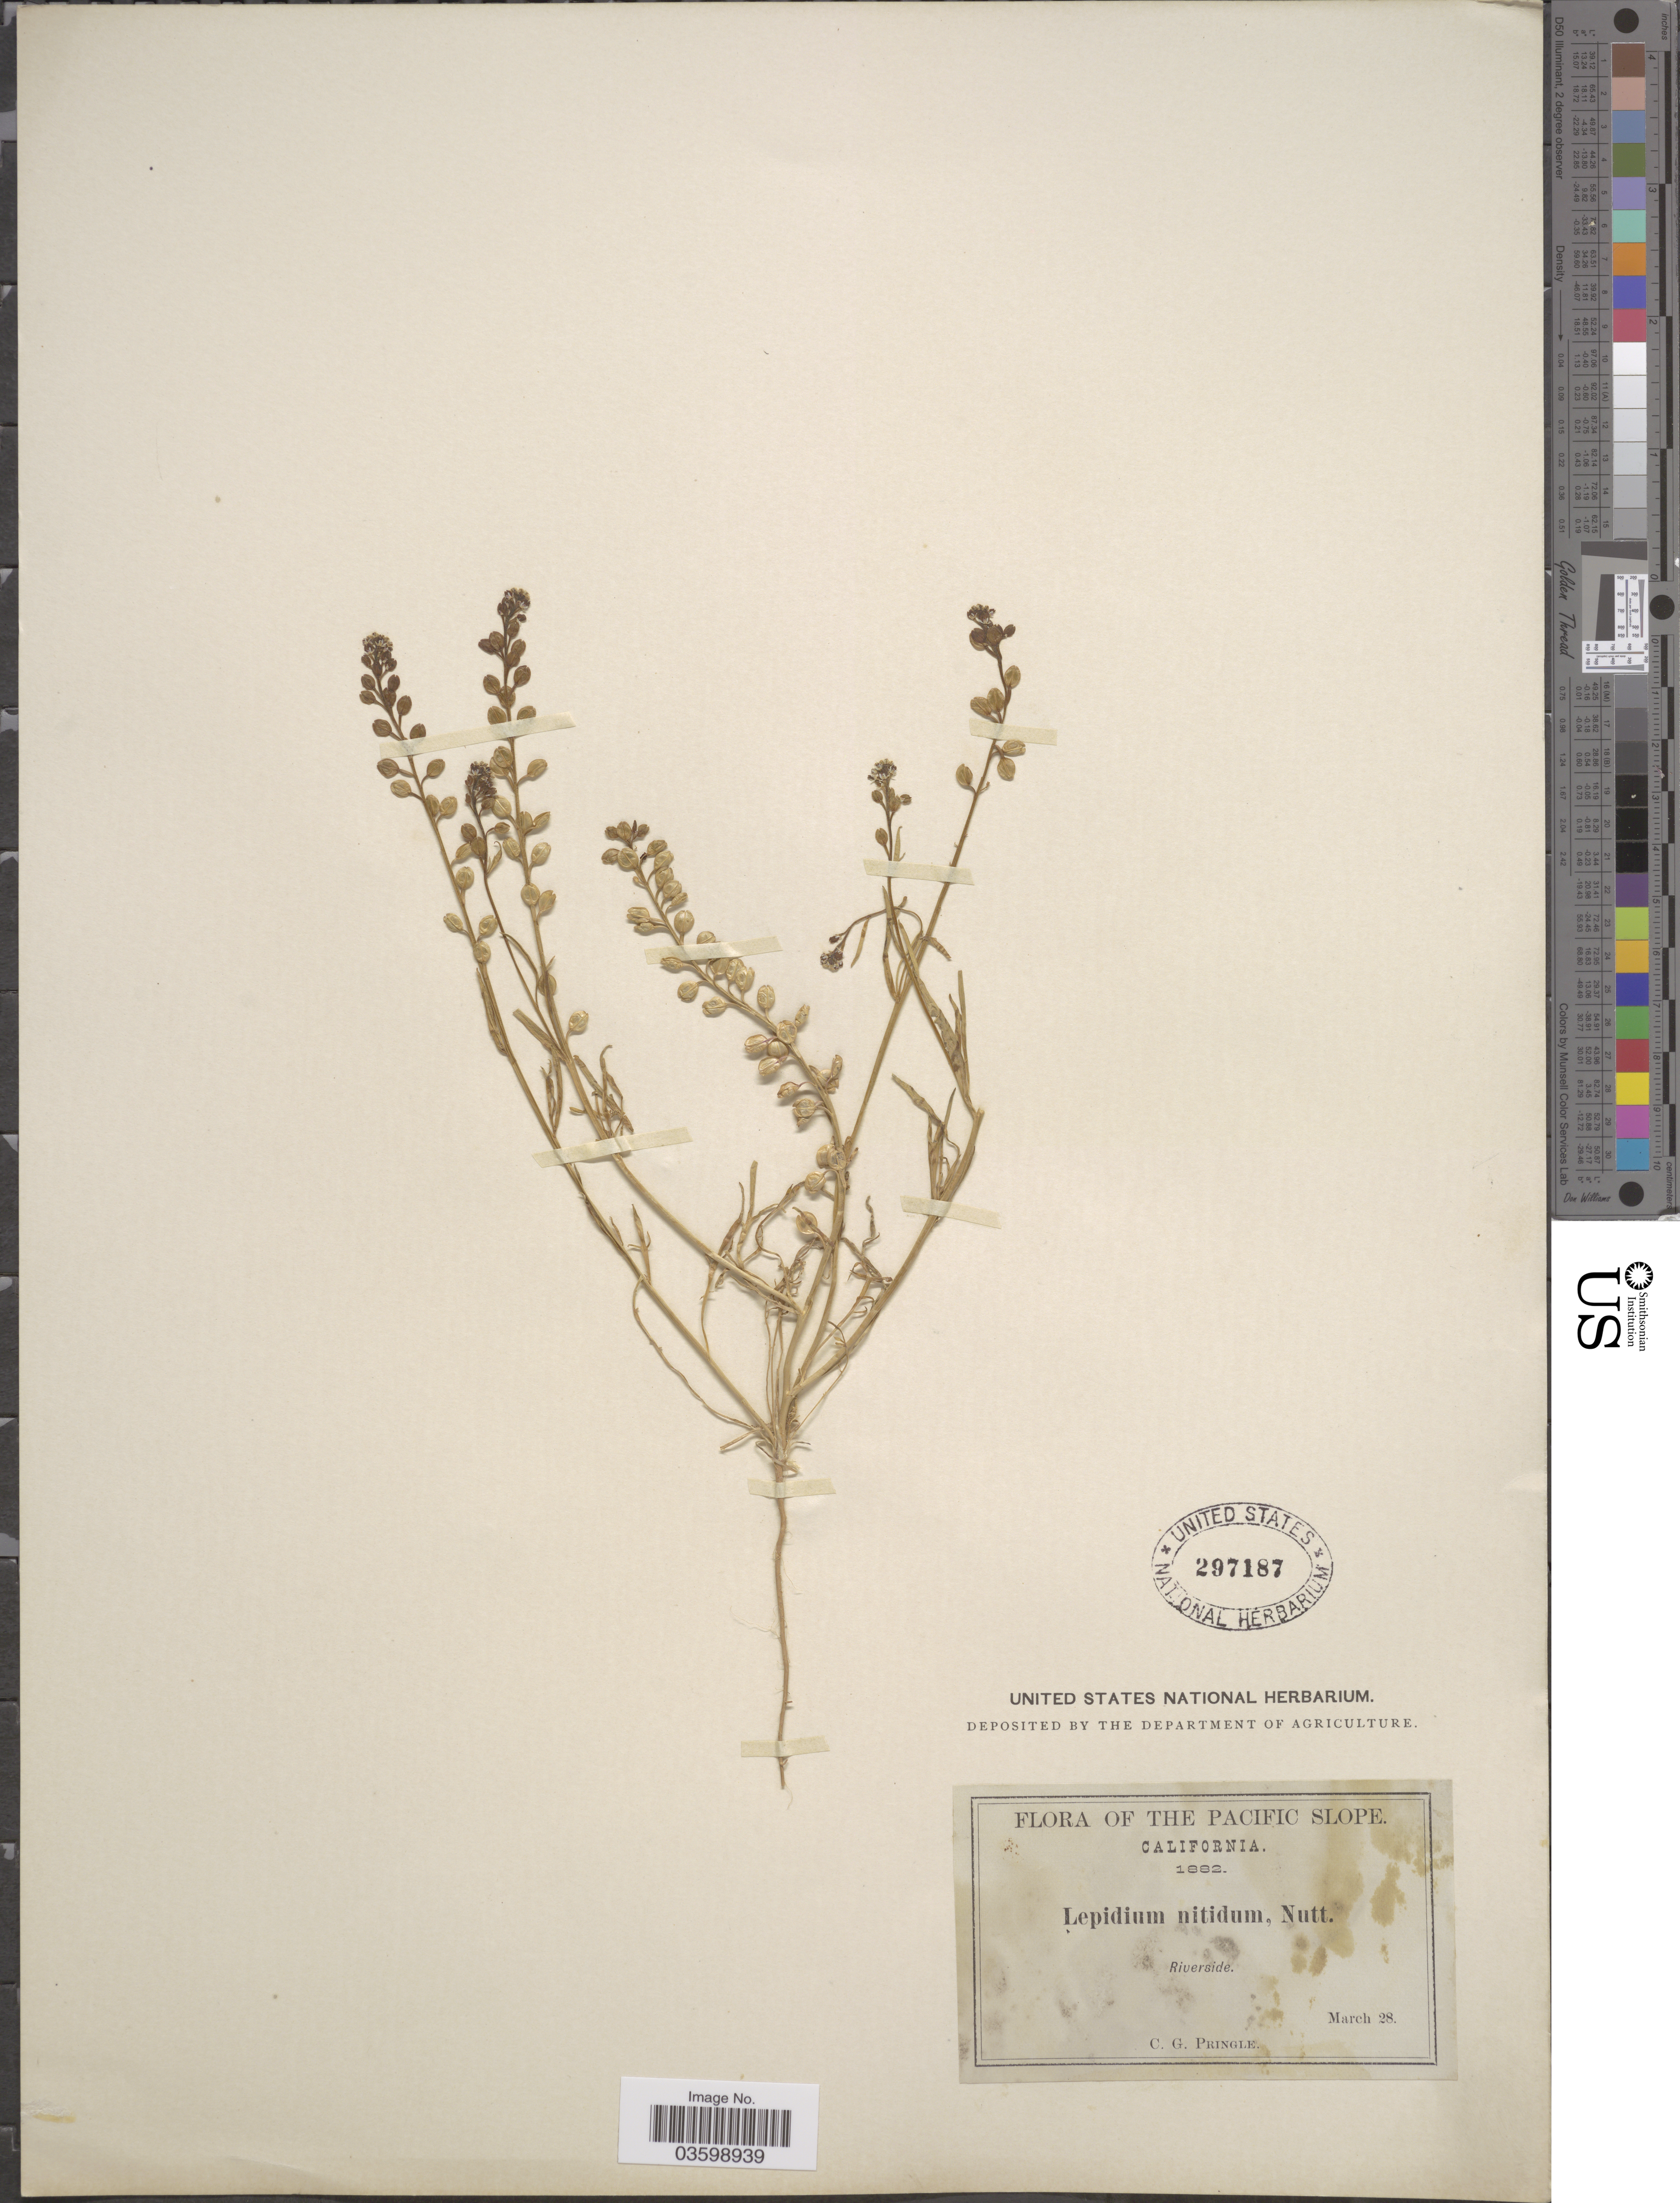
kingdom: Plantae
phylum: Tracheophyta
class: Magnoliopsida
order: Brassicales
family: Brassicaceae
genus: Lepidium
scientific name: Lepidium nitidum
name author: Nutt.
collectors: C. G. Pringle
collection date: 1882-03-28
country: United States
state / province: California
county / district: Riverside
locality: The Pacific Slope. Riverside.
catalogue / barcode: US 297187